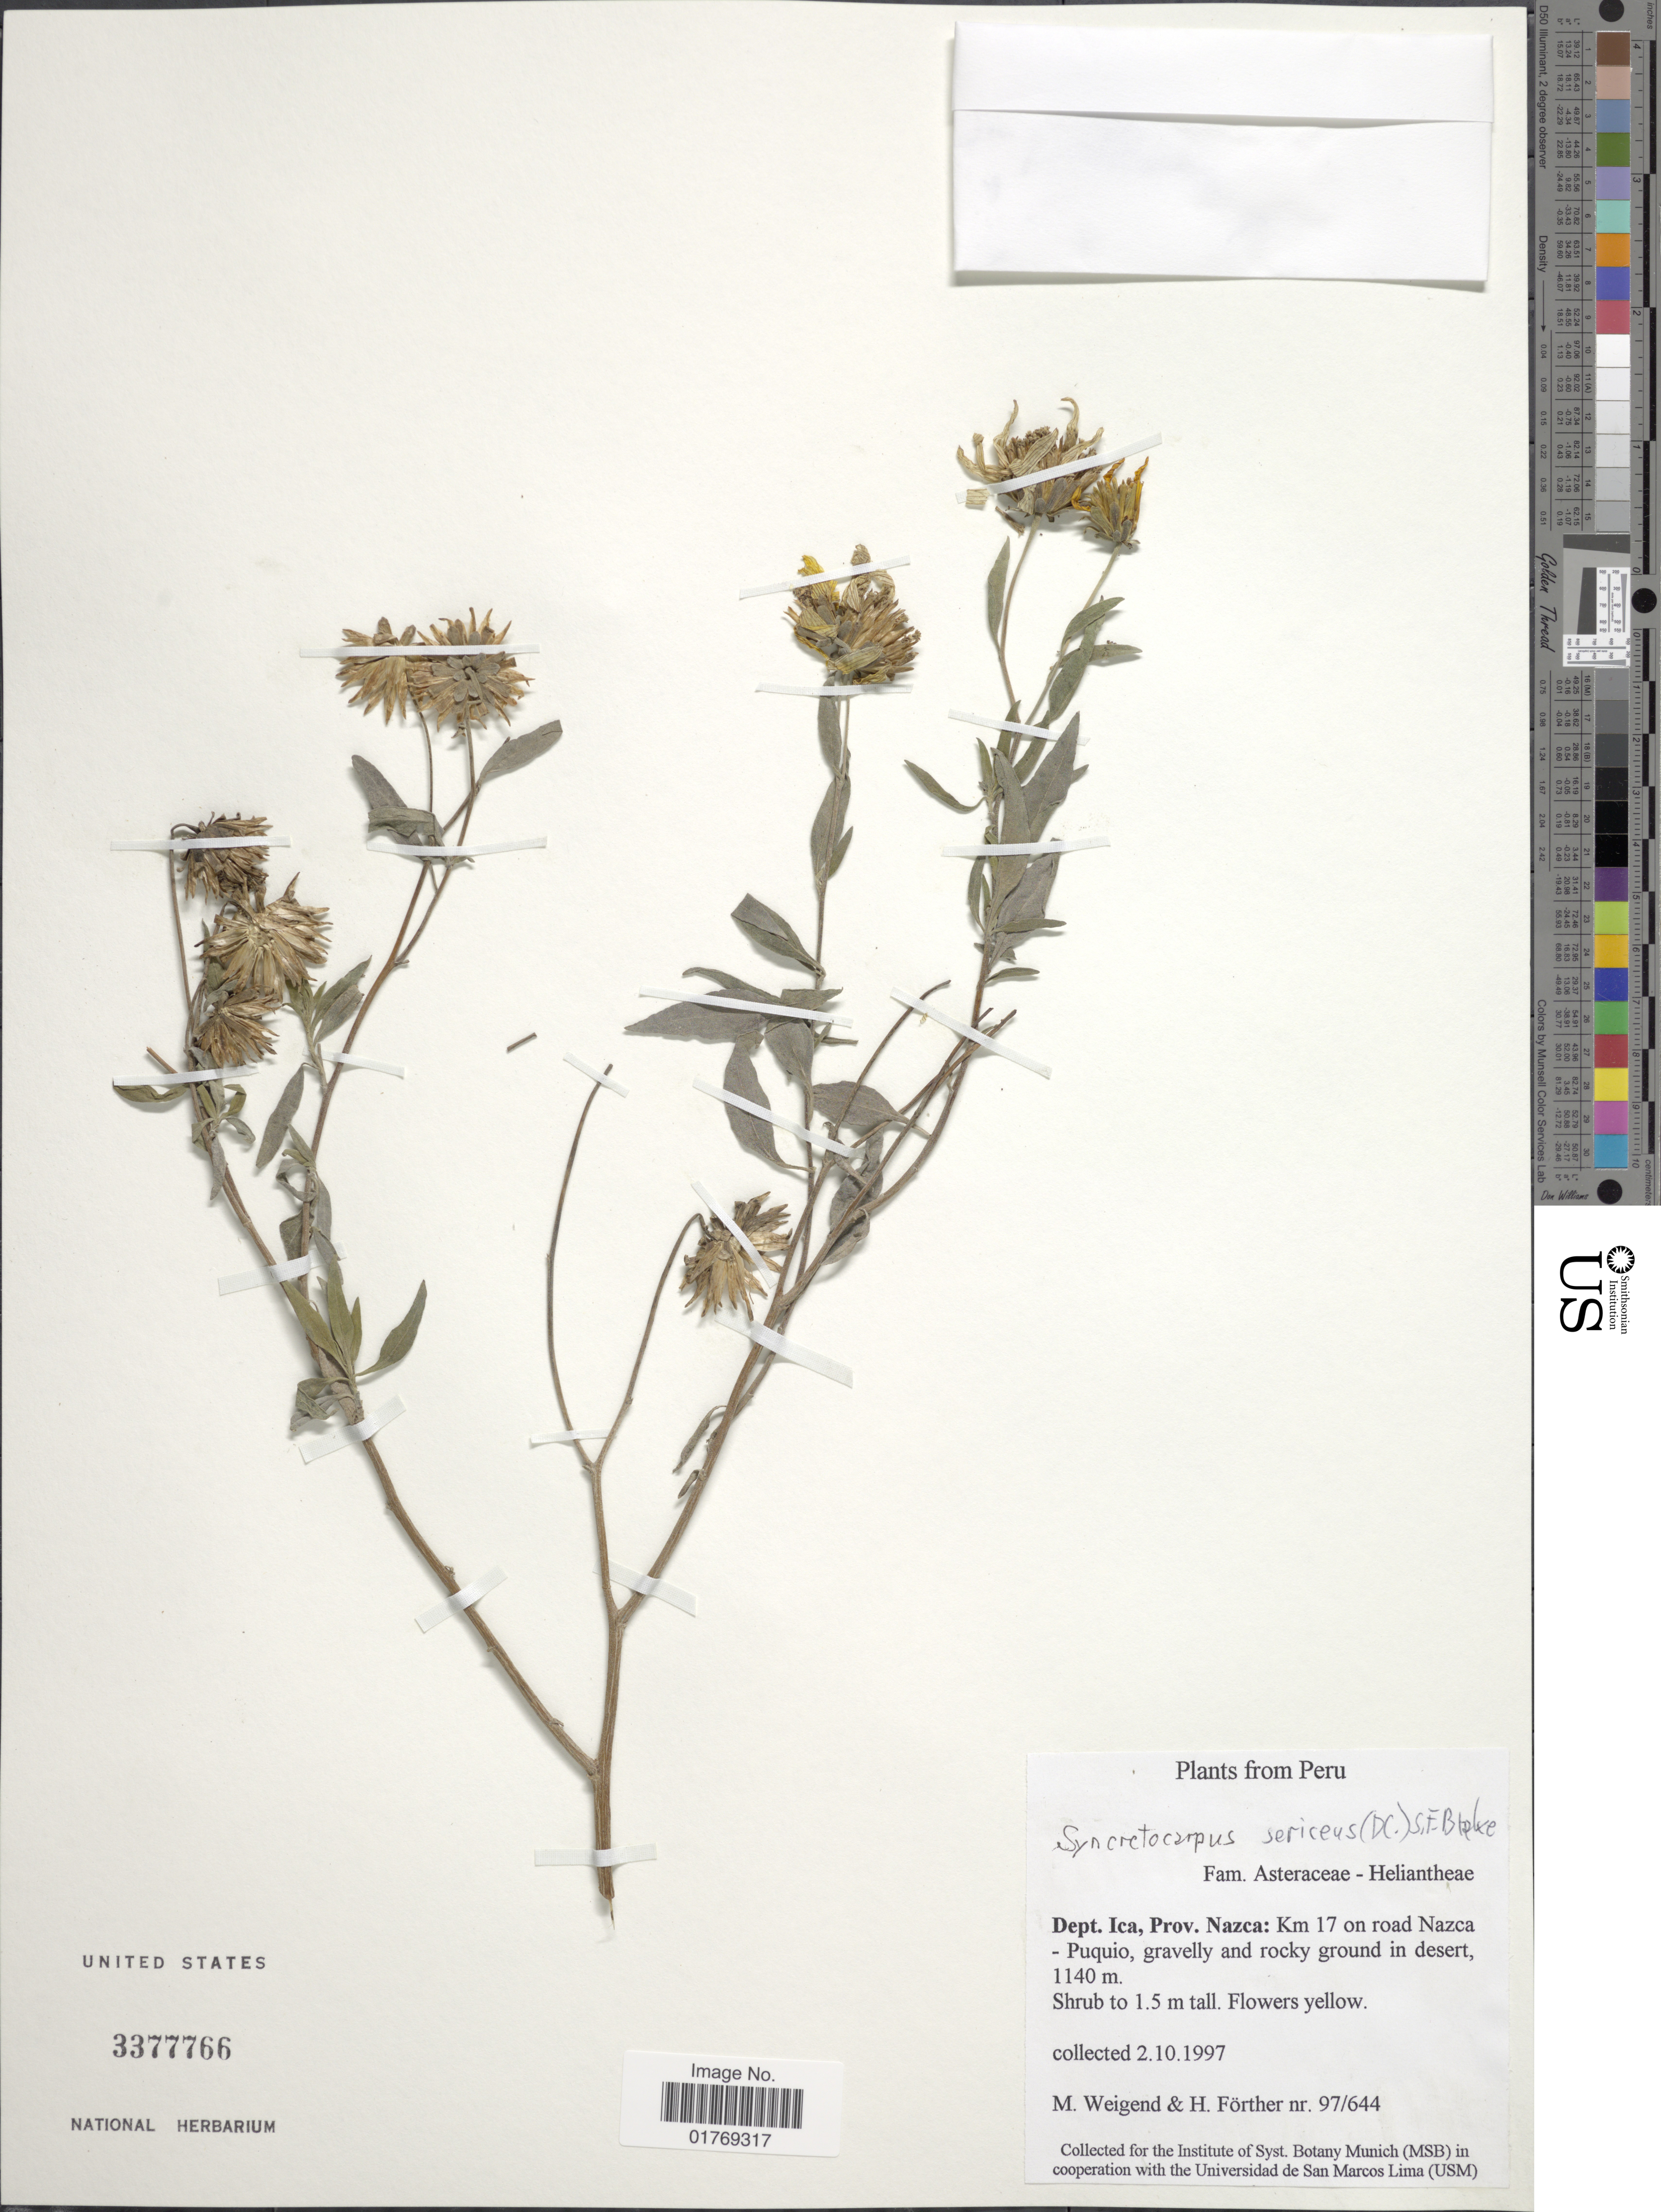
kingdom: Plantae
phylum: Tracheophyta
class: Magnoliopsida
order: Asterales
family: Asteraceae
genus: Syncretocarpus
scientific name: Syncretocarpus sericeus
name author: S.F. Blake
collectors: M. Weigend & H. Förther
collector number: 97/644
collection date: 1997-10-02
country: Peru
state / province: Ica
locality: Dept. Ica, Prov. Nazca: Km 17 on road Nazca - Puquio, gravelly and rocky ground in desert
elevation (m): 1140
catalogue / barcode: US 3377766